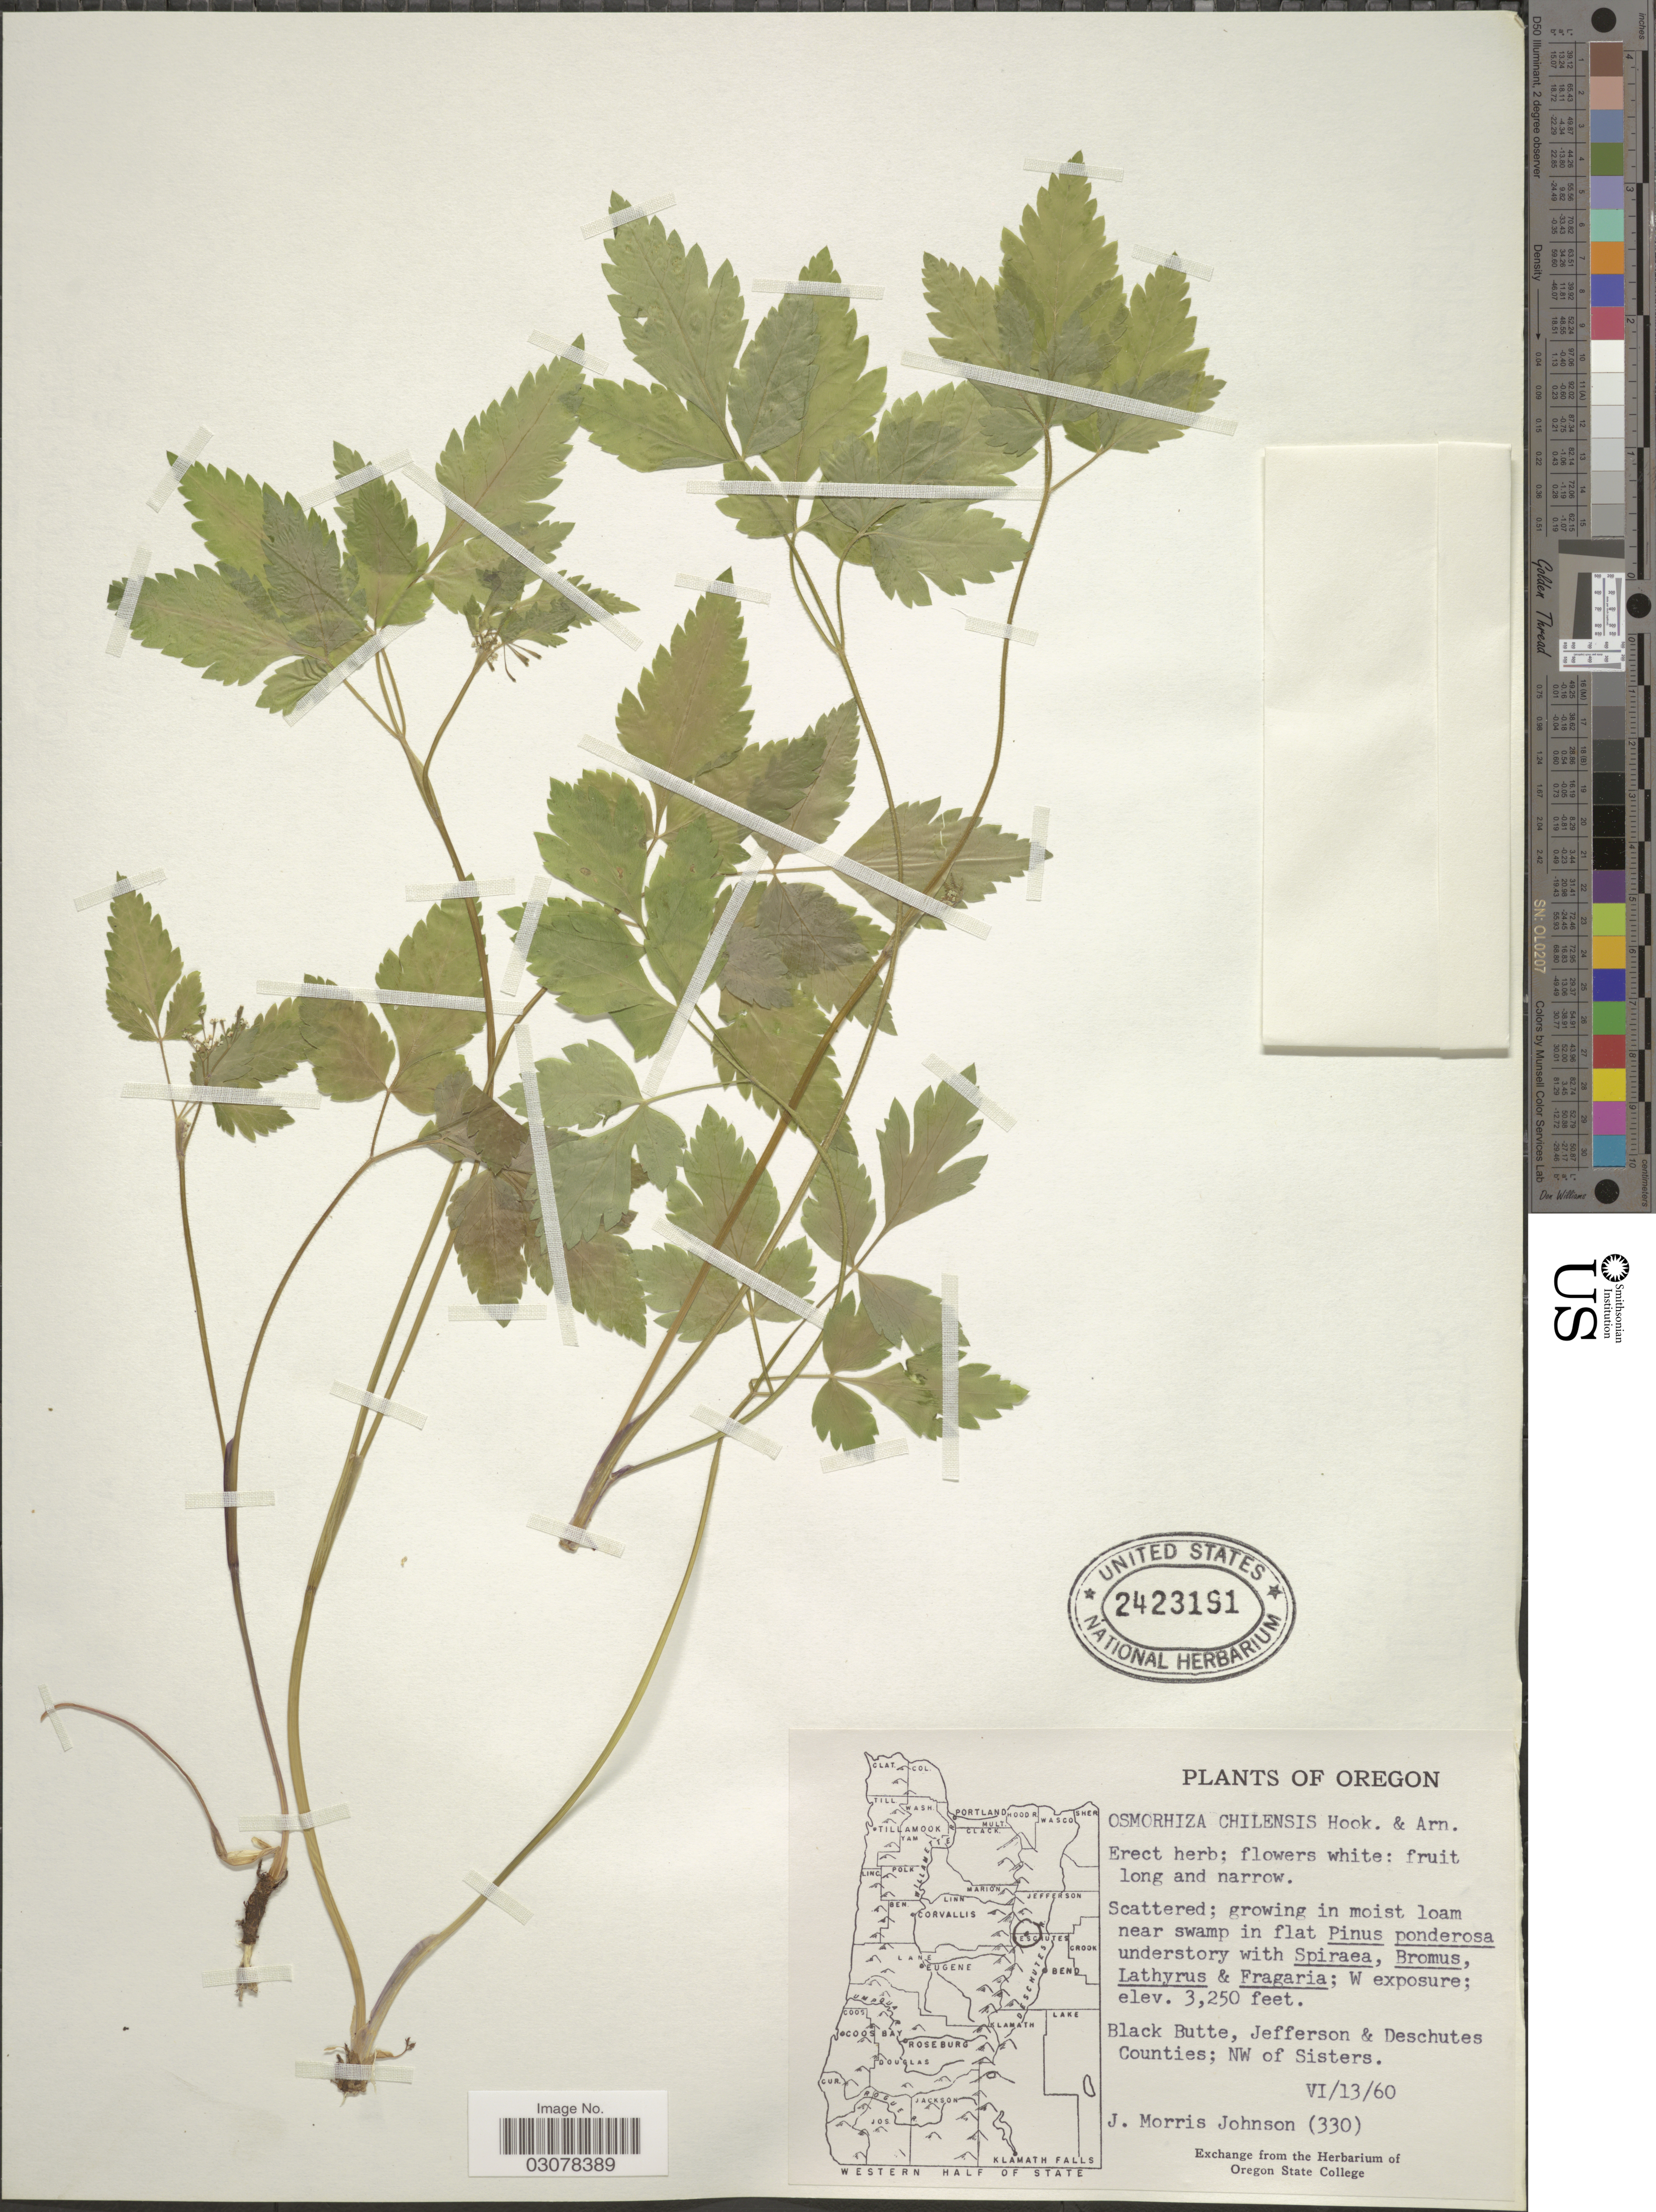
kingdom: Plantae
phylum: Tracheophyta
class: Magnoliopsida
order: Apiales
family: Apiaceae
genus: Osmorhiza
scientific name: Osmorhiza chilensis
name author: Hook. & Arn.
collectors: J. M. Johnson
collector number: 330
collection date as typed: Transcribed d/m/y: 13/6/60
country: United States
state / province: Oregon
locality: W exposure. Black Butte, Jefferson & Deschutes Counties; NW of Sisters.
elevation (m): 991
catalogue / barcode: US 2423191